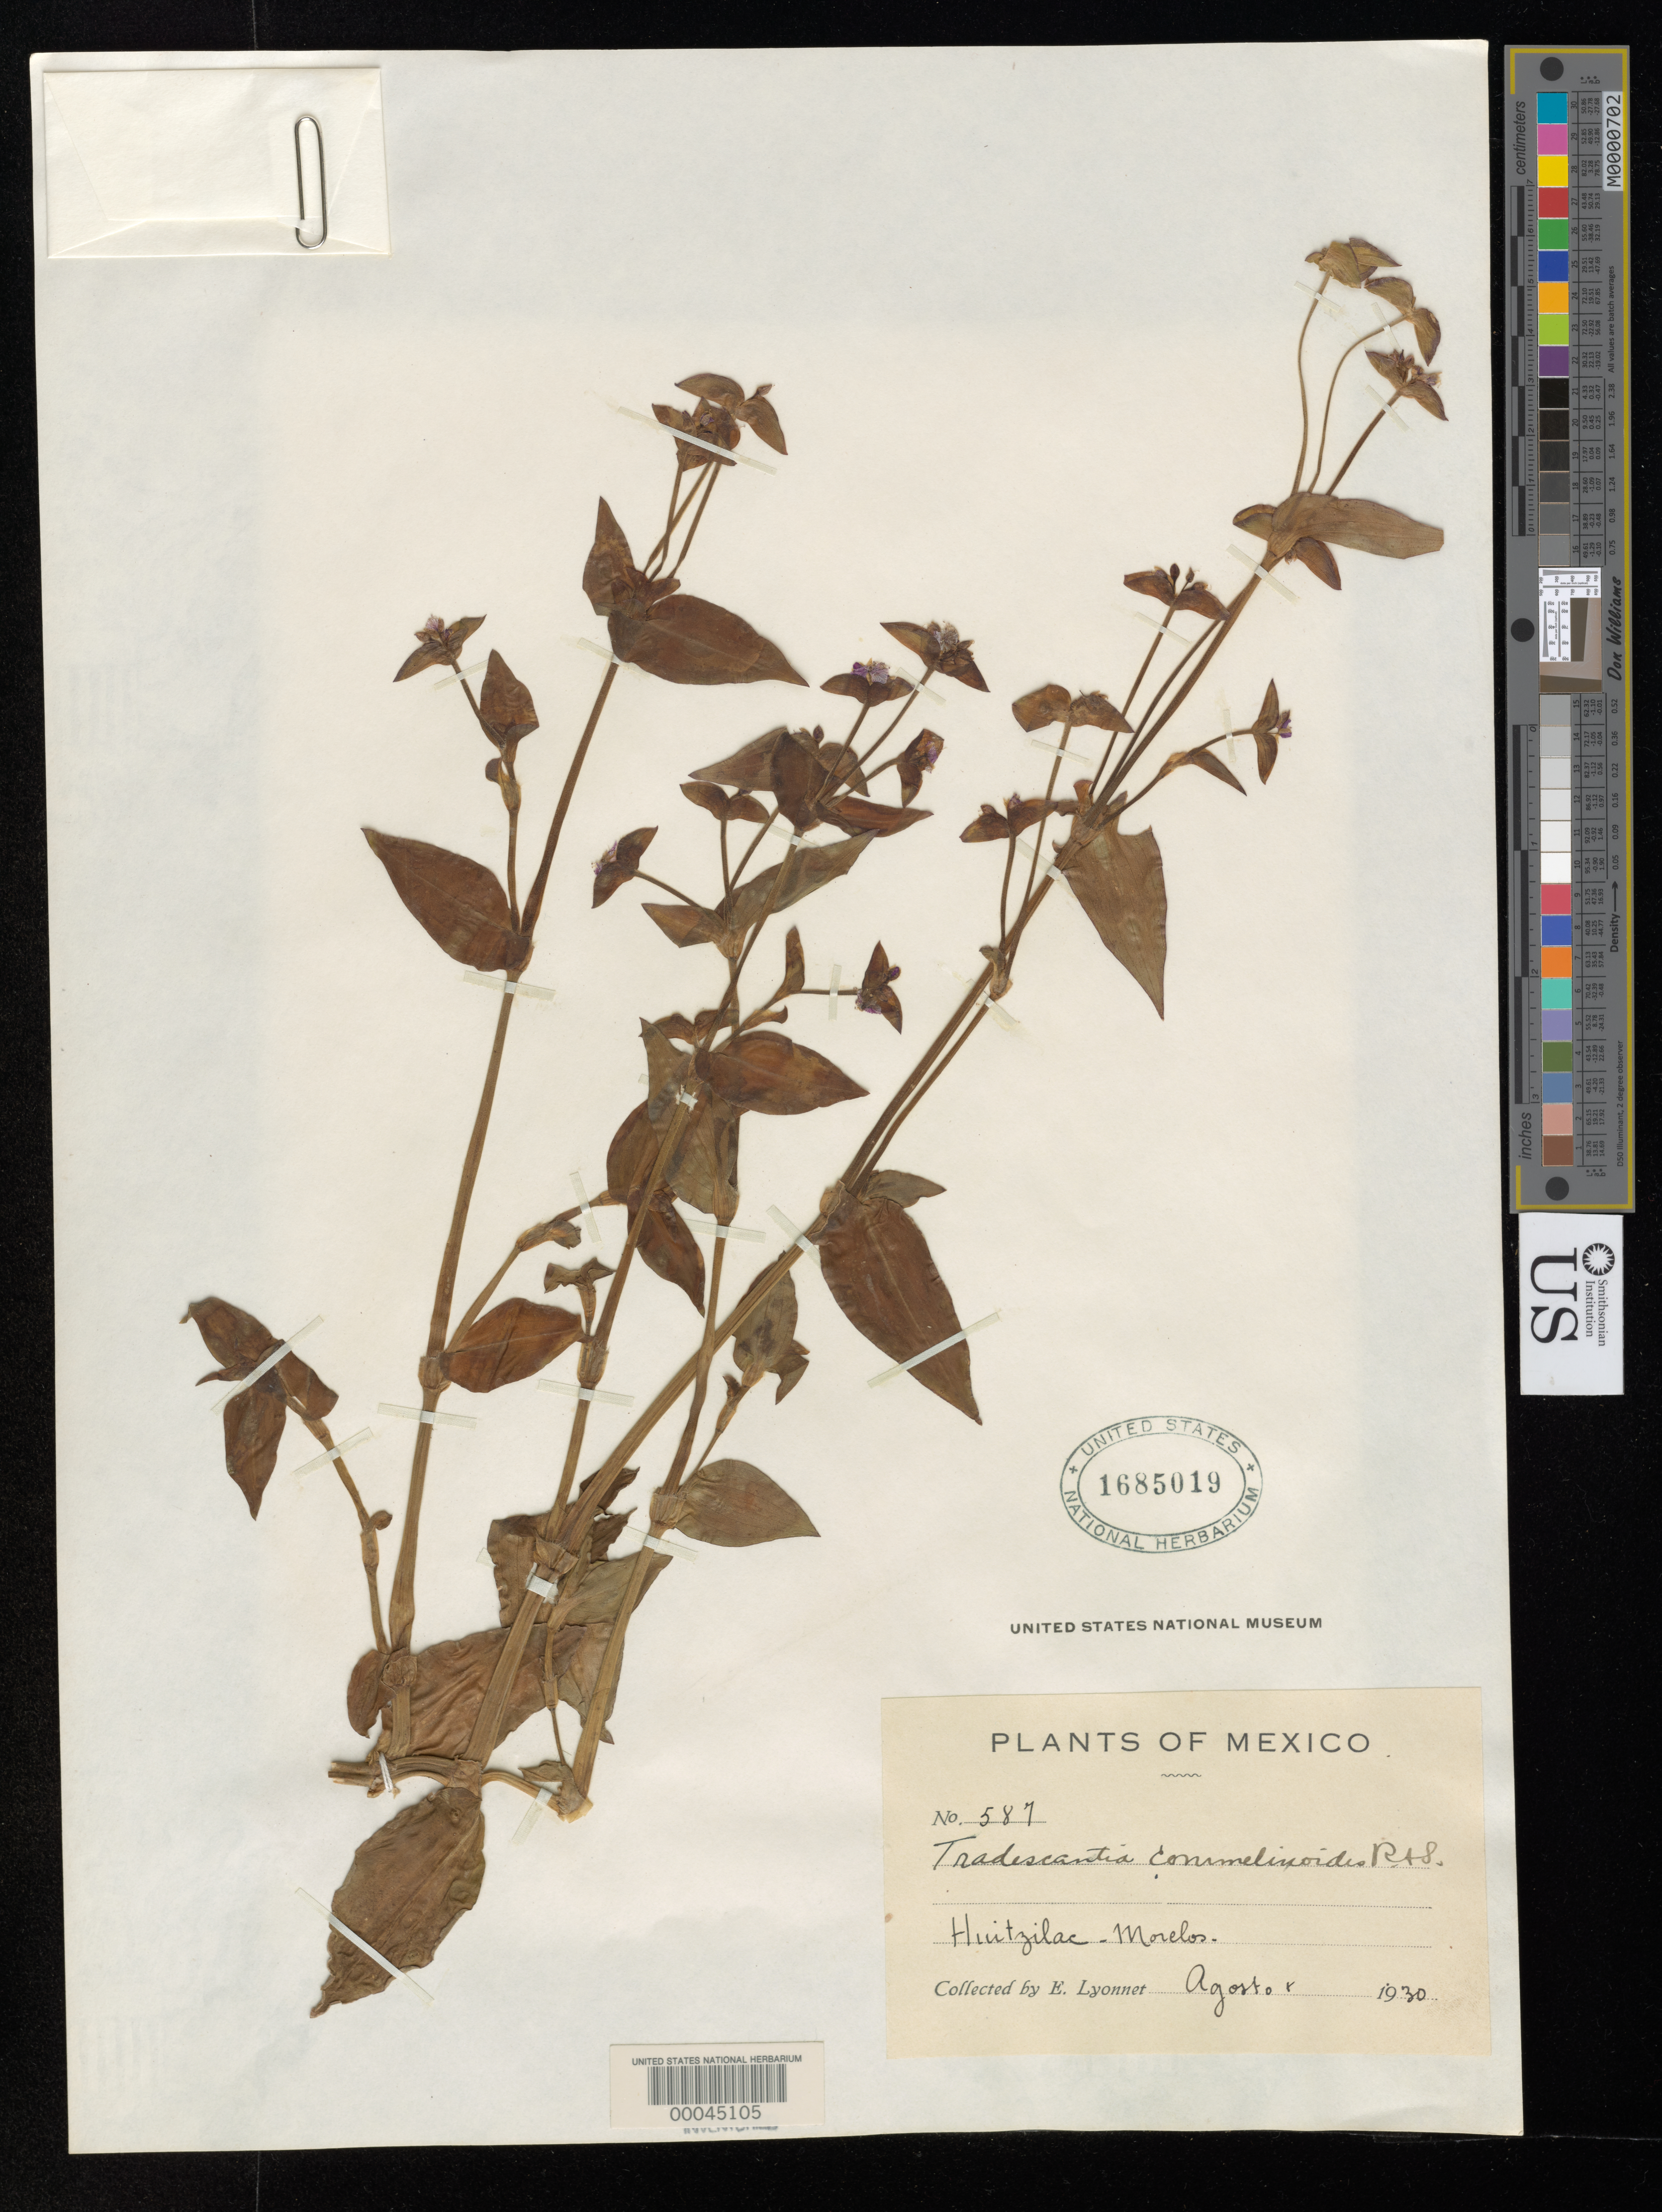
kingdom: Plantae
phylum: Tracheophyta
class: Liliopsida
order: Commelinales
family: Commelinaceae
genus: Tradescantia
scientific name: Tradescantia commelinoides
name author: Schult. & Schult. f.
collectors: Bro. E. Lyonnet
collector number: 587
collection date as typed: Aug 1930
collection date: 1930-08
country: Mexico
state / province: Morelos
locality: Huitzilac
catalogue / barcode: US 1685019